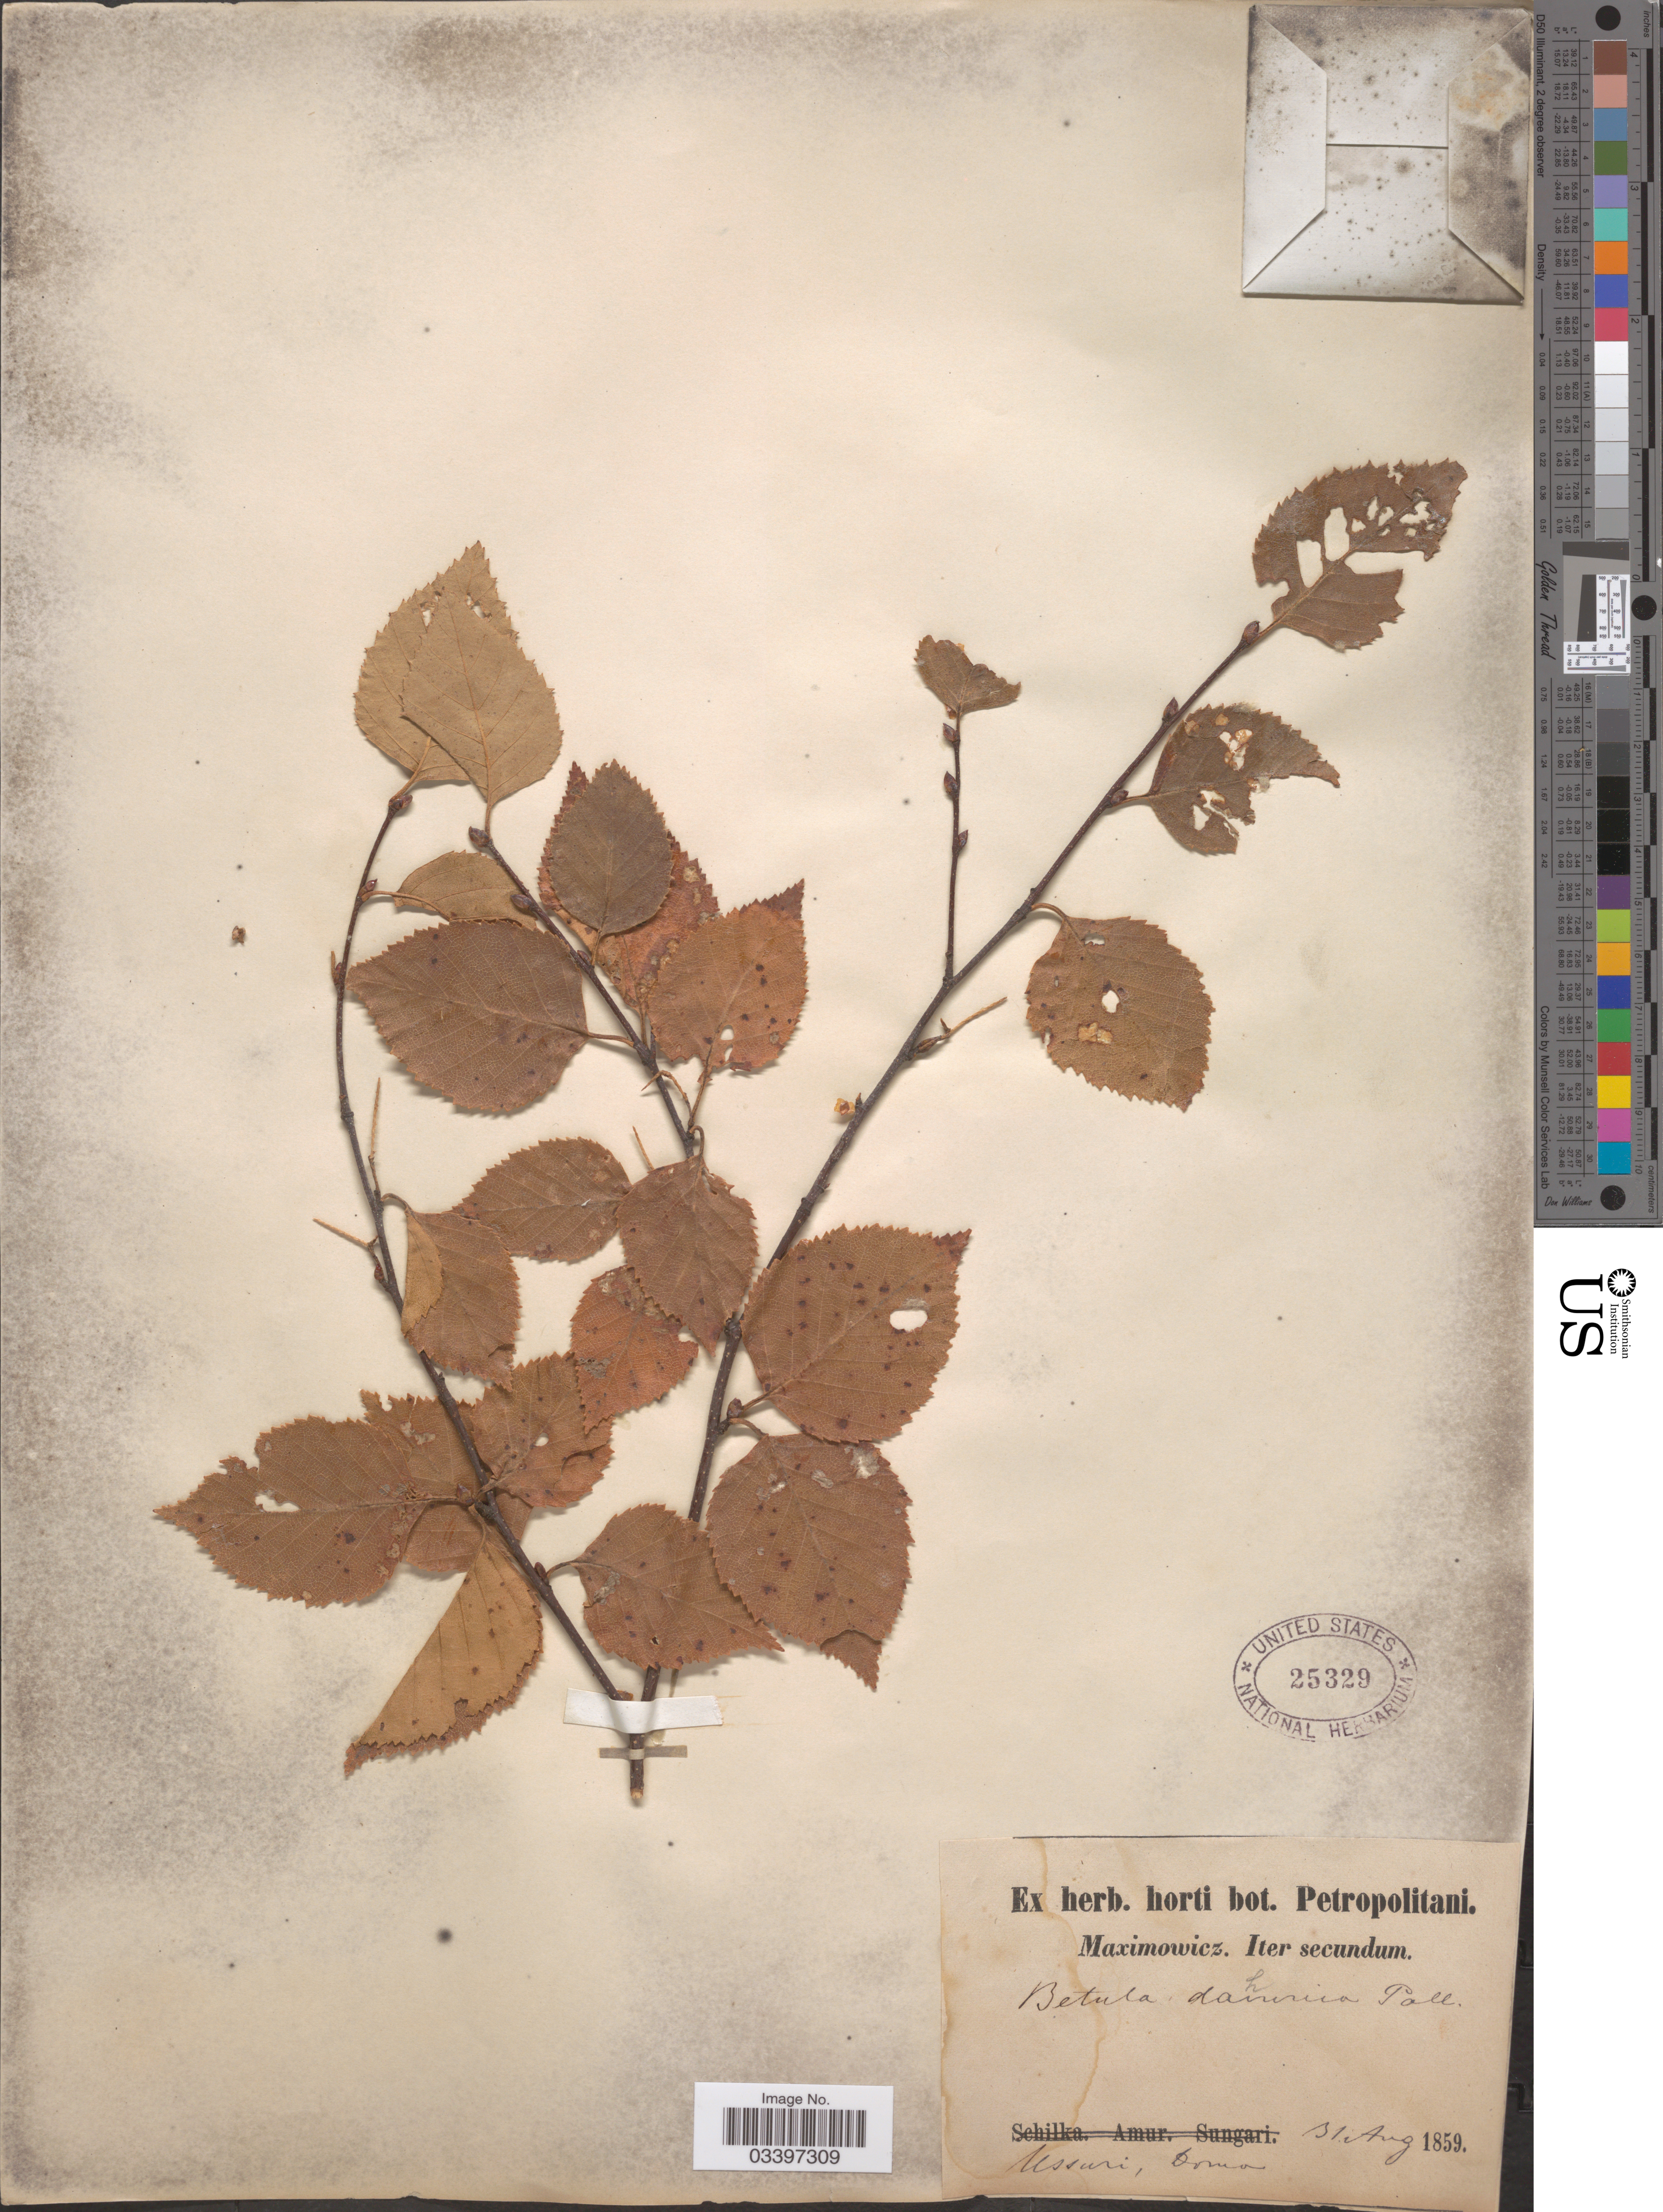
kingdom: Plantae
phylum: Tracheophyta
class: Magnoliopsida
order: Fagales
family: Betulaceae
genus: Betula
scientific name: Betula davurica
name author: Pall.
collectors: Maximowicz, --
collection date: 1859-08-31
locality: Ussuri, Doma.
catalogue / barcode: US 25329